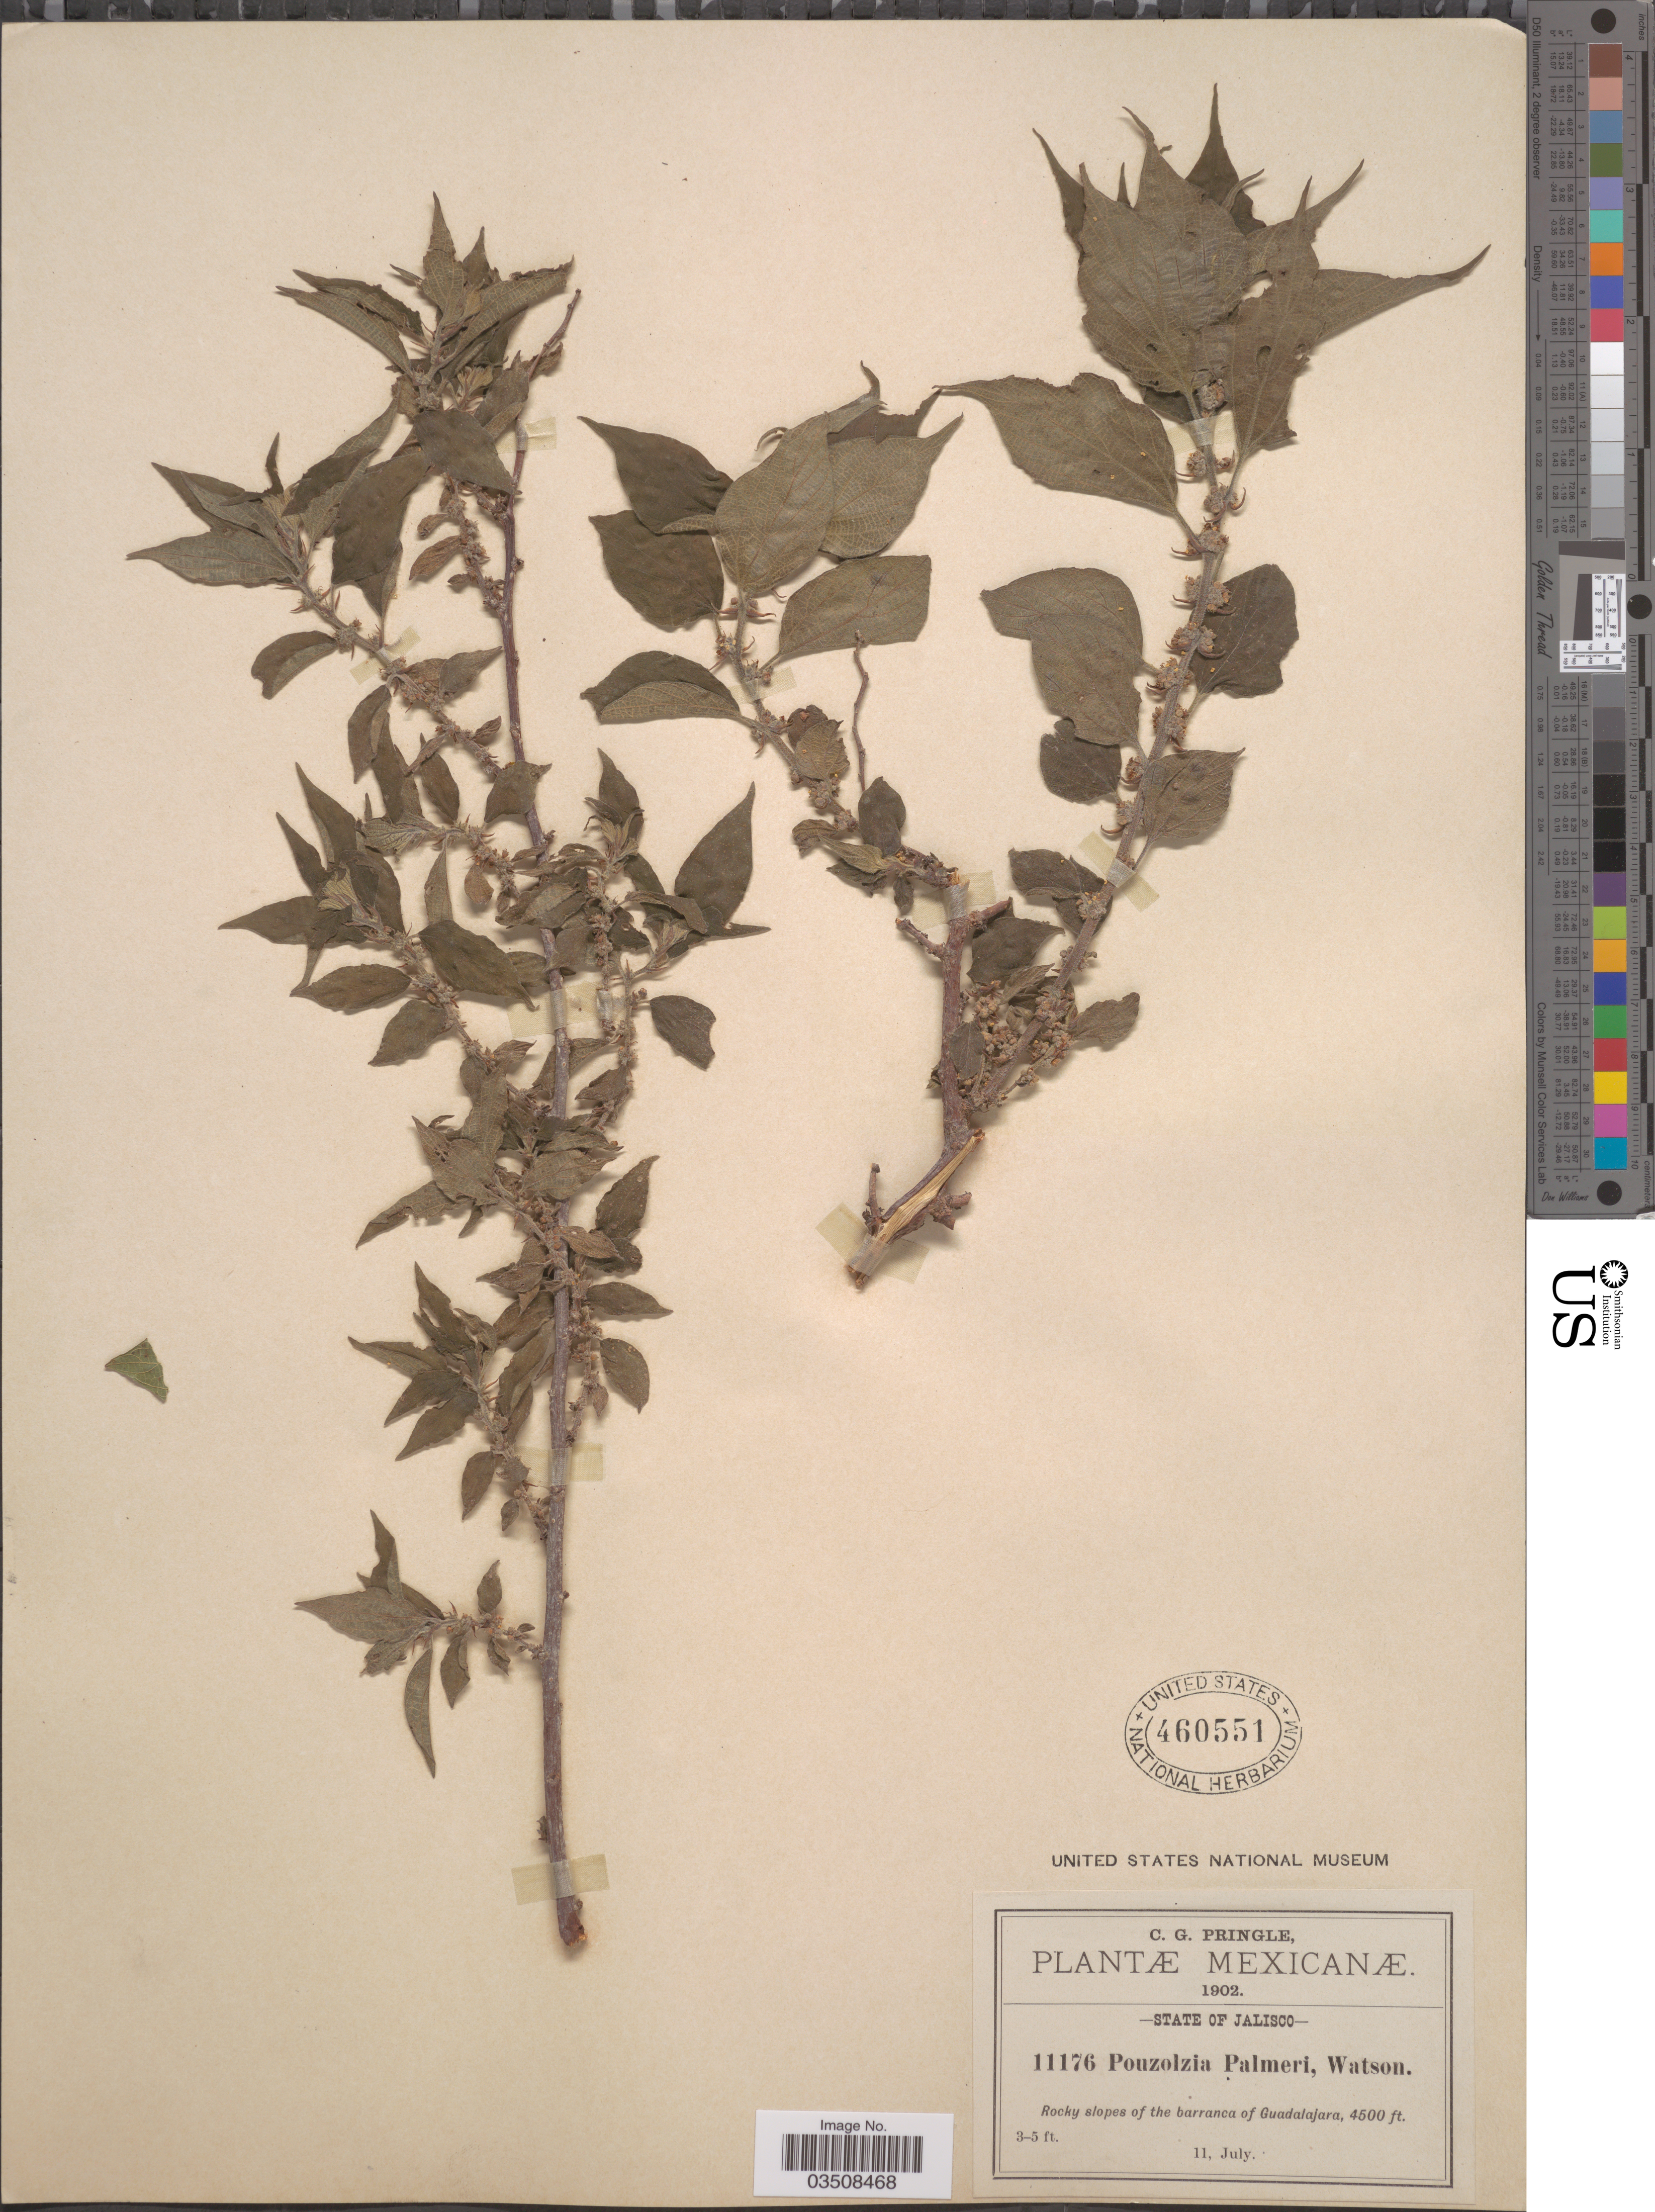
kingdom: Plantae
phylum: Tracheophyta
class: Magnoliopsida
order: Rosales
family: Urticaceae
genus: Pouzolzia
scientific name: Pouzolzia palmeri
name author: S. Watson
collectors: C. G. Pringle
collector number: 11176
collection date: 1902-07-11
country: Mexico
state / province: Jalisco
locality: Rocky slopes of the barranca of Guadalajara.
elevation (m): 1372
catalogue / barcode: US 460551